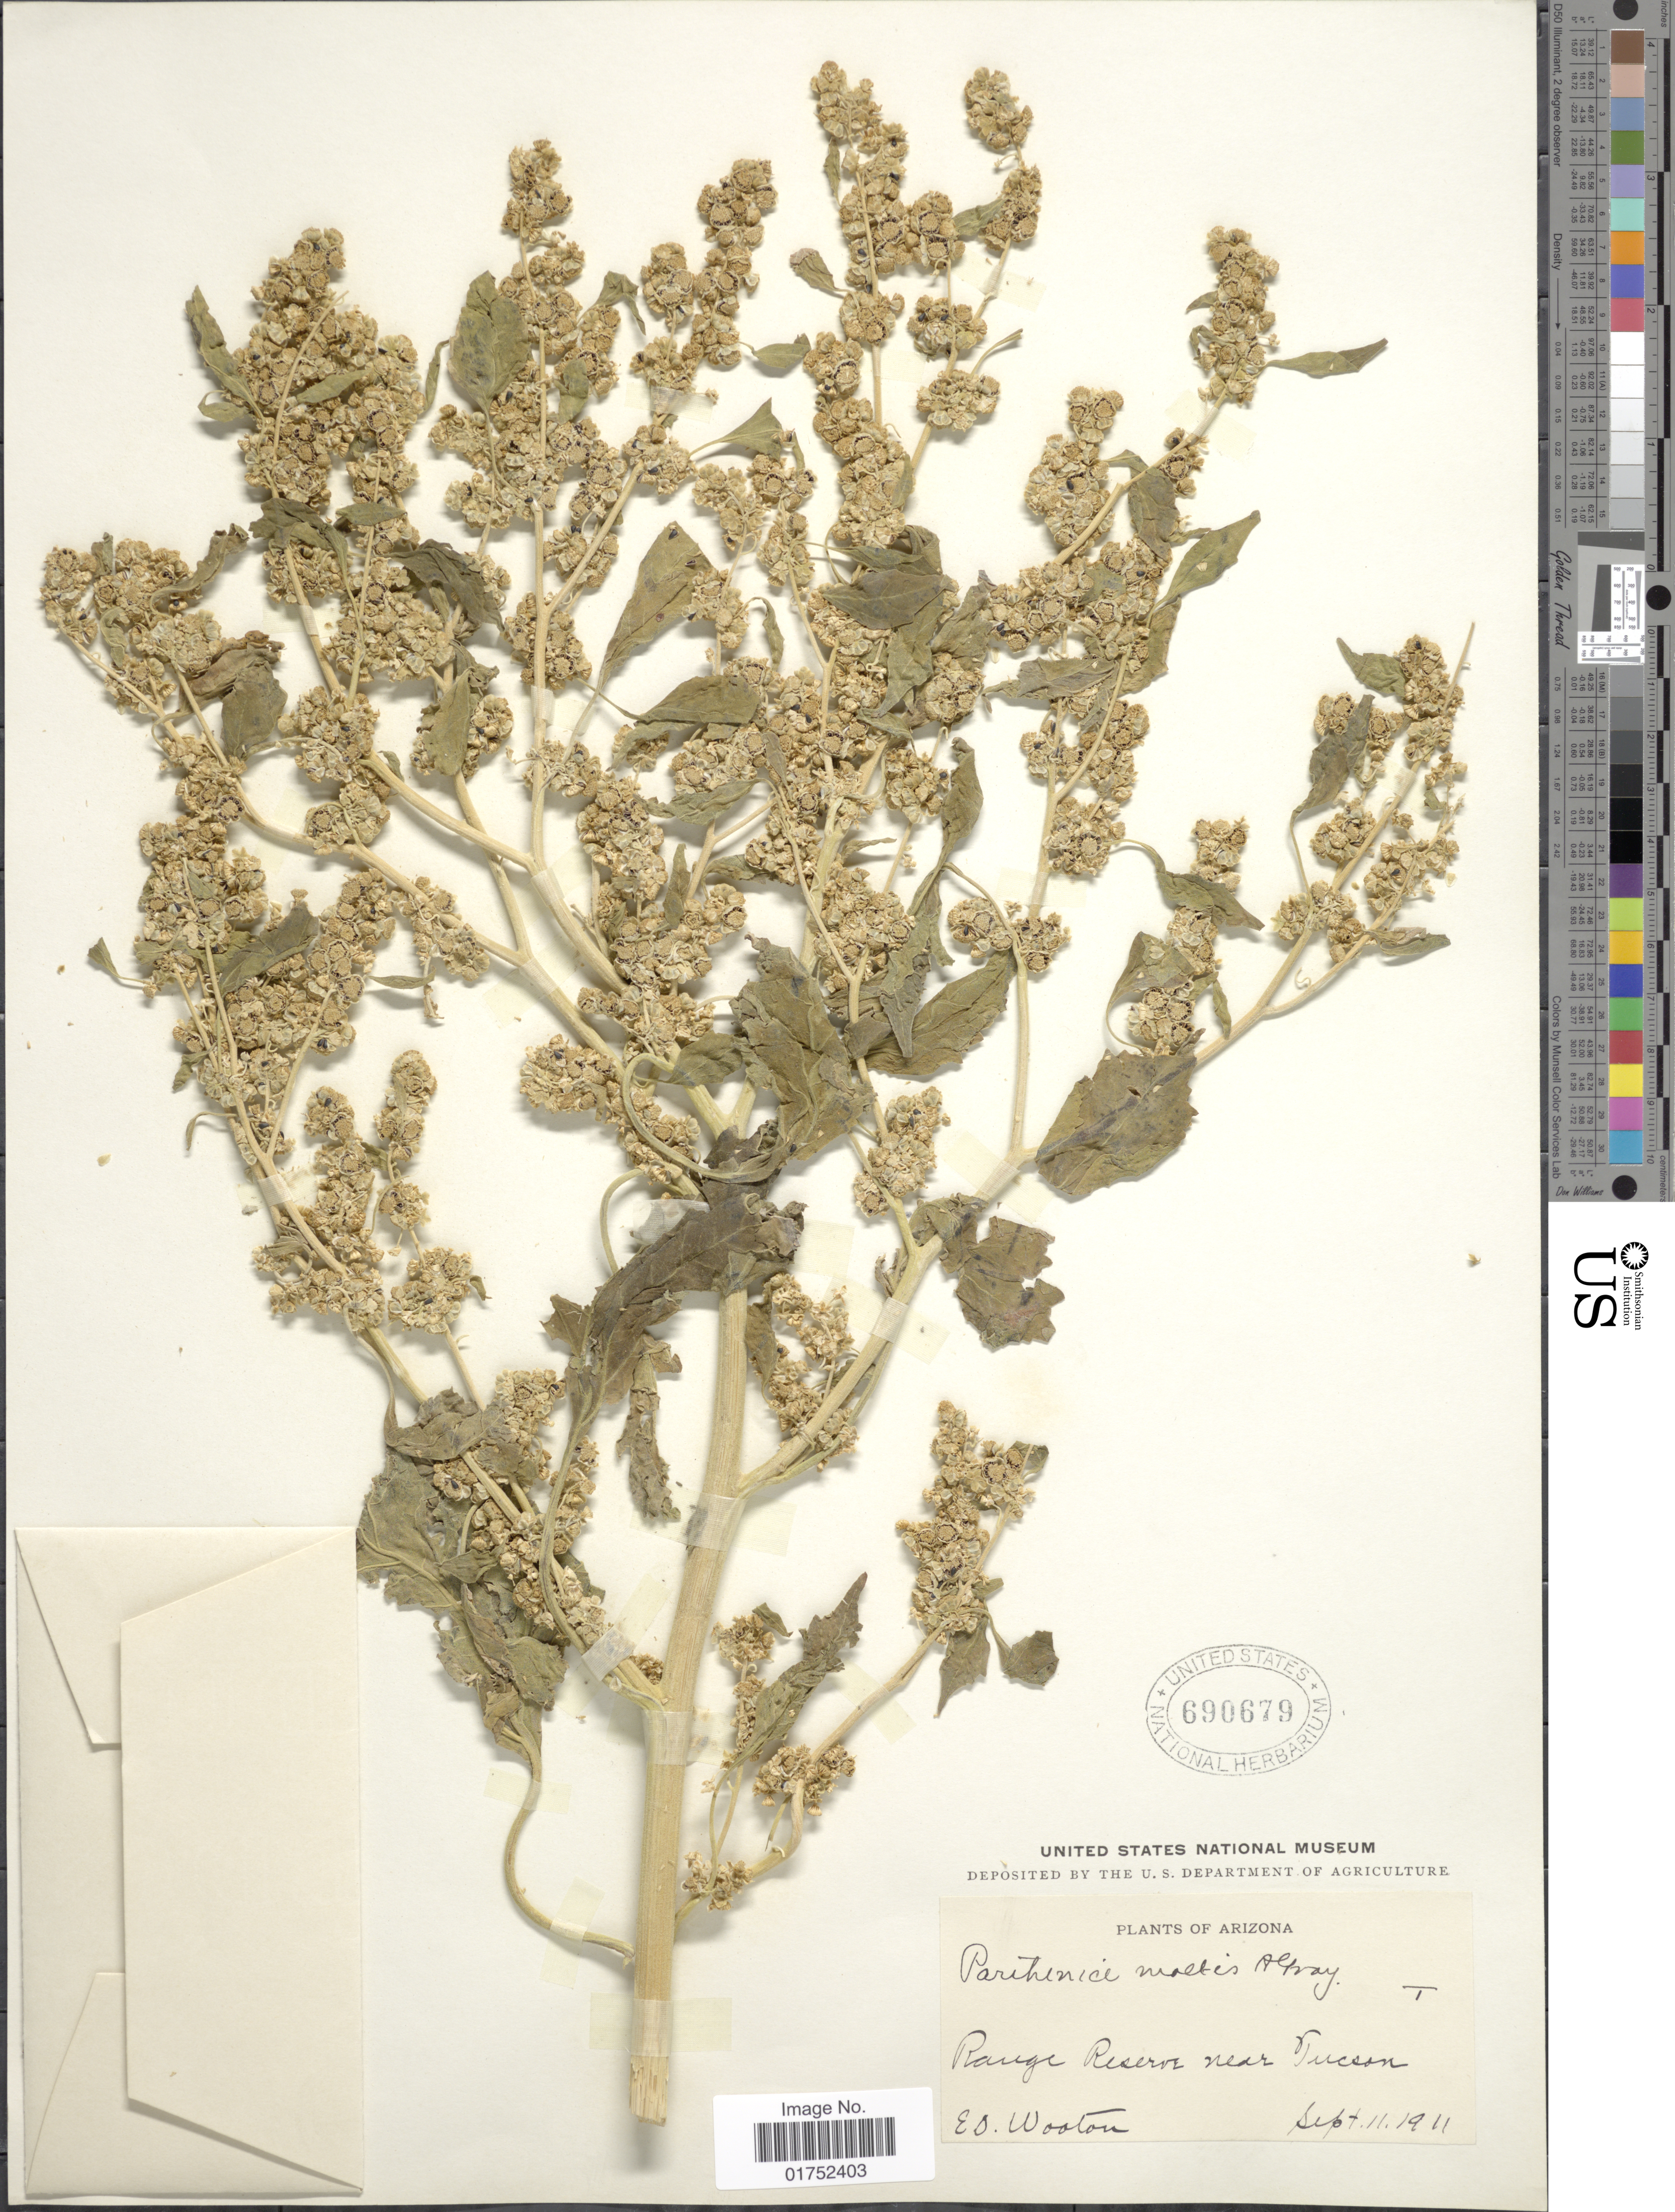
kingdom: Plantae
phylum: Tracheophyta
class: Magnoliopsida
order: Asterales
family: Asteraceae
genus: Parthenice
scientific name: Parthenice mollis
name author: A. Gray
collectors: E. O. Wooton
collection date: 1911-09-11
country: United States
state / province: Arizona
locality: Range Reserve near Tucson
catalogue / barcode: US 690679